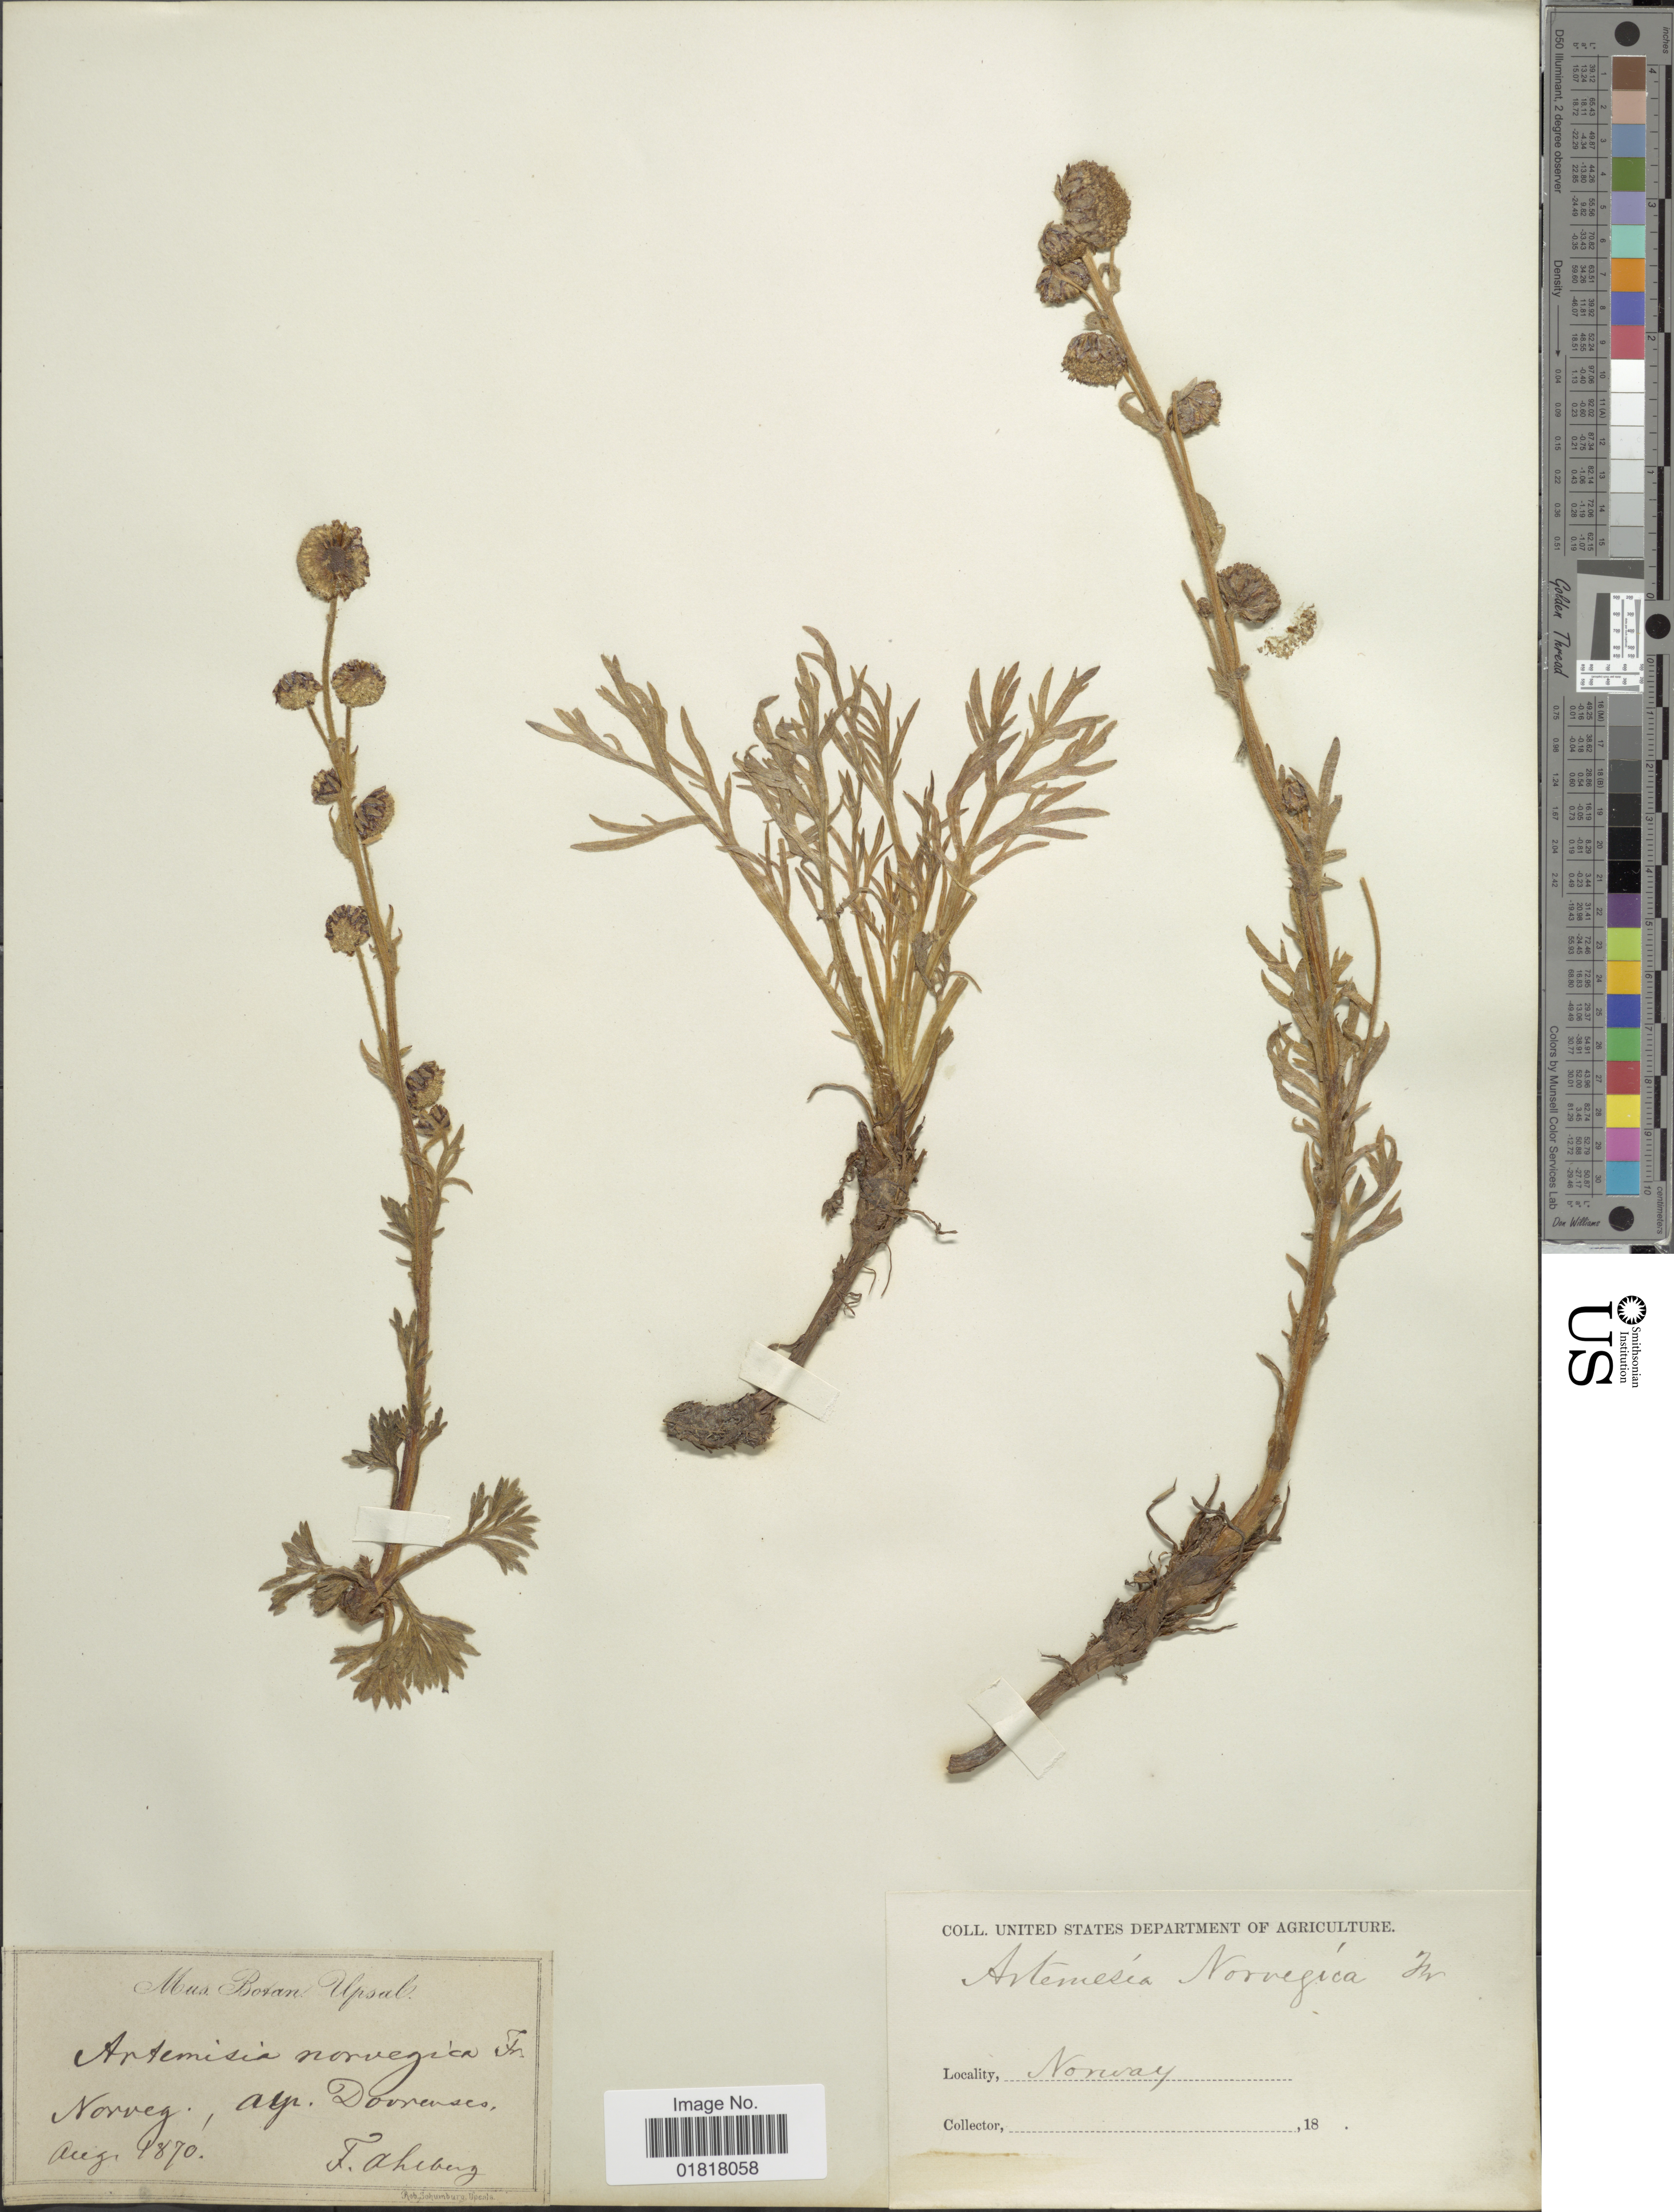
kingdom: Plantae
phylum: Tracheophyta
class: Magnoliopsida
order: Asterales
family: Asteraceae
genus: Artemisia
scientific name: Artemisia norvegica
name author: Fr.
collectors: F. Ahlberg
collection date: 1870-08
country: Norway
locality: Alp. Dovrenses